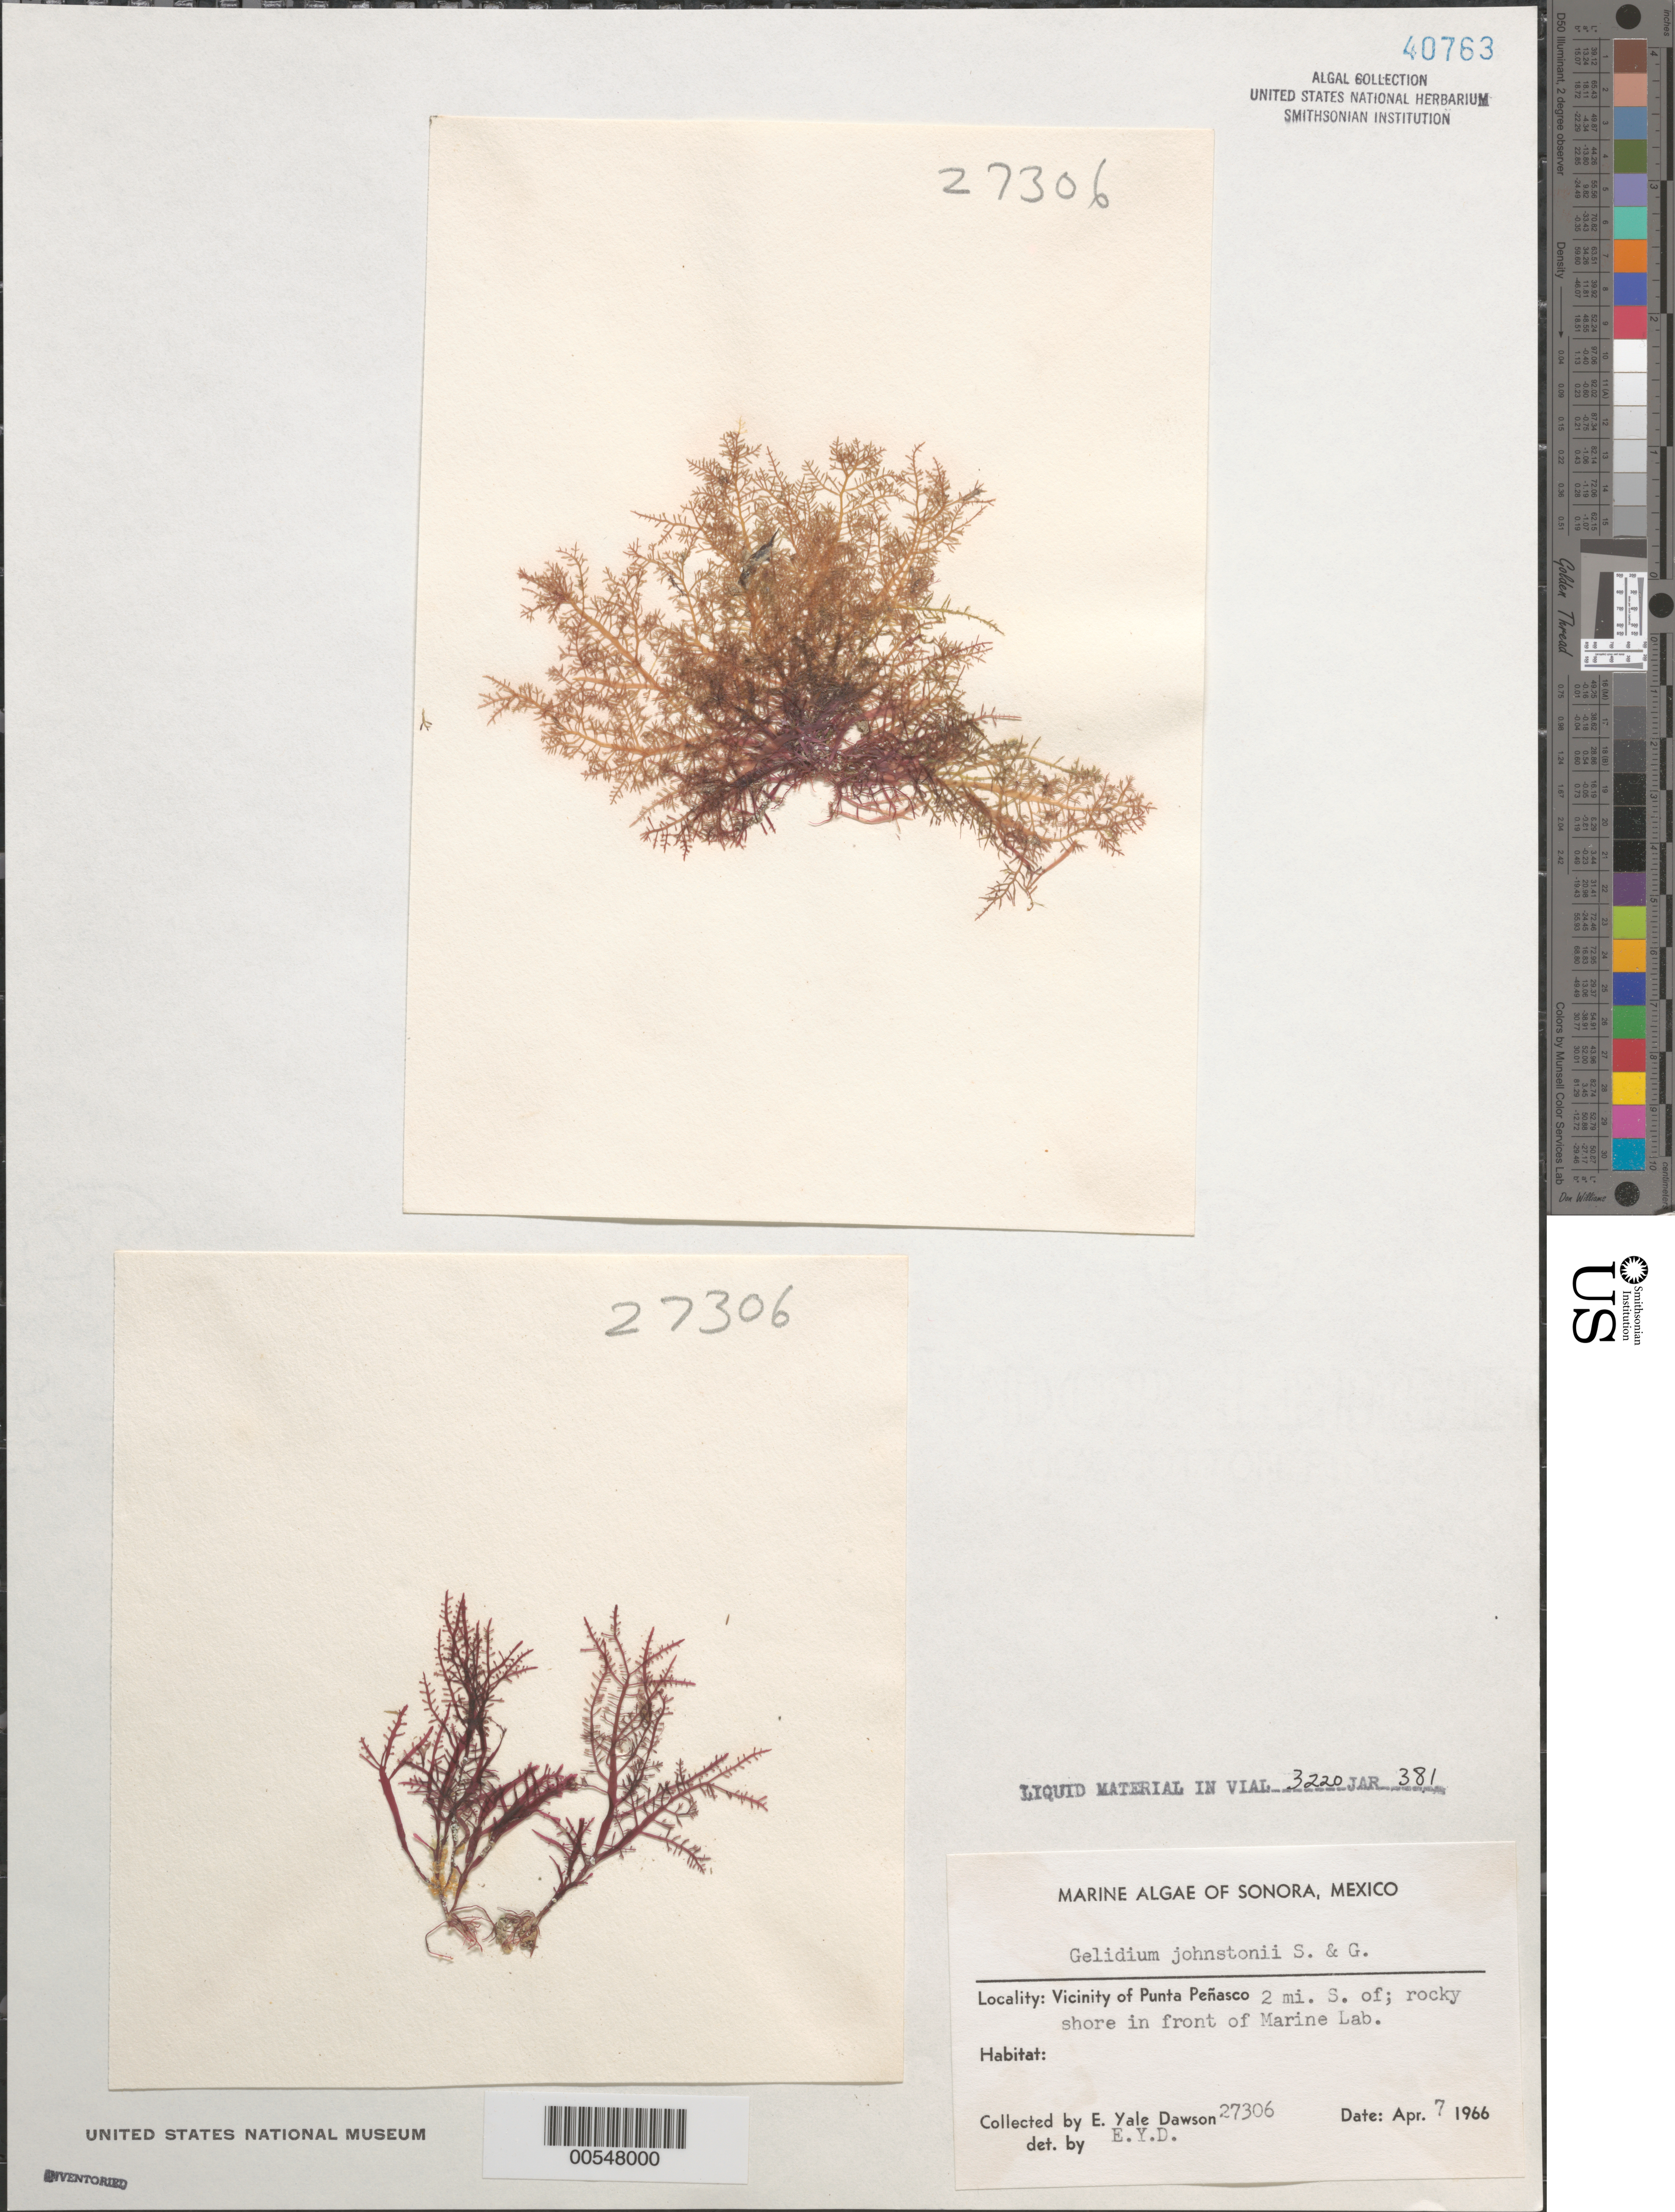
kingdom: Plantae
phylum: Rhodophyta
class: Florideophyceae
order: Gelidiales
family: Gelidiaceae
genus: Gelidium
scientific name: Gelidium johnstonii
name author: Setchell & N.L. Gardner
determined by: Dawson, E. Y.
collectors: E. Y. Dawson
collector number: EYD 27306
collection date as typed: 07 Apr 1966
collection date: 1966-04-07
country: Mexico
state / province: Sonora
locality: Marine laboratory shore, 2 miles south of Punta Penasco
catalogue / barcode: US 40763